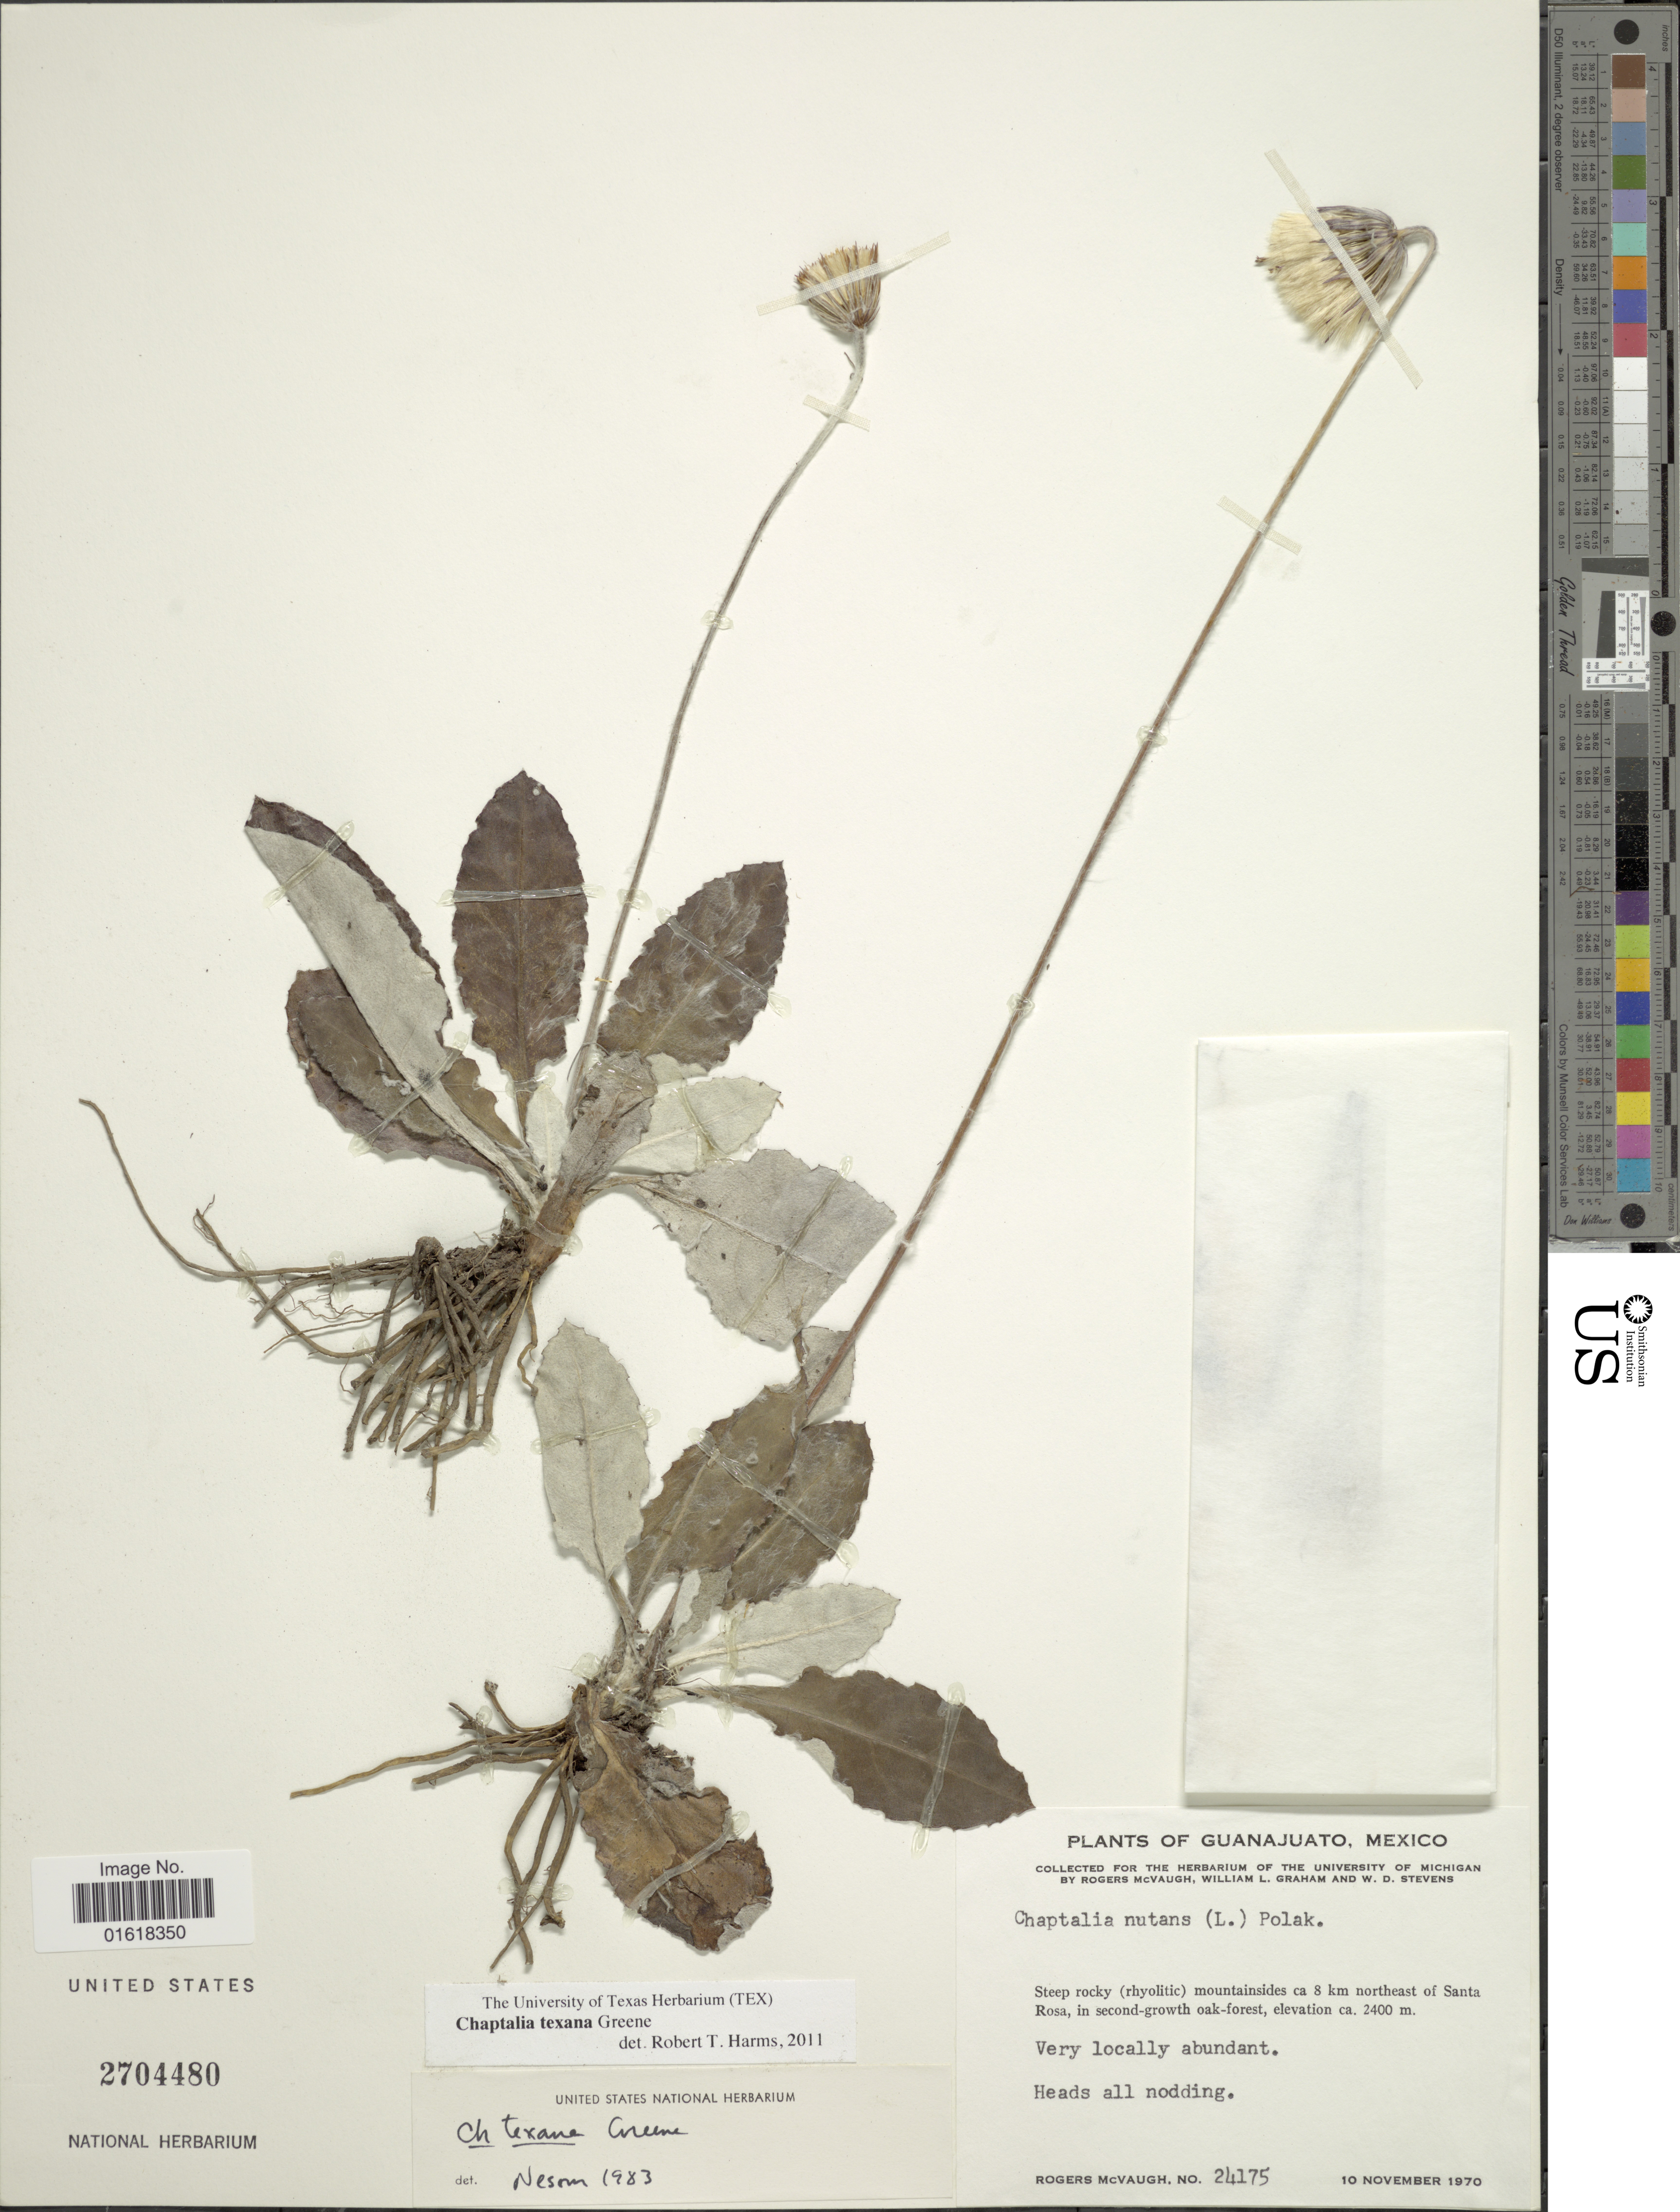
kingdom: Plantae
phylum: Tracheophyta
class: Magnoliopsida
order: Asterales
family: Asteraceae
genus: Chaptalia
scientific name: Chaptalia texana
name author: Greene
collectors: R. McVaugh, W. Graham & W. D. Stevens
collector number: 24175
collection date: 1970-11-10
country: Mexico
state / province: Guanajuato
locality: Ca 8 km northeast of Santa Rosa, in second-growth oak-forest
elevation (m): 2400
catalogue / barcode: US 2704480